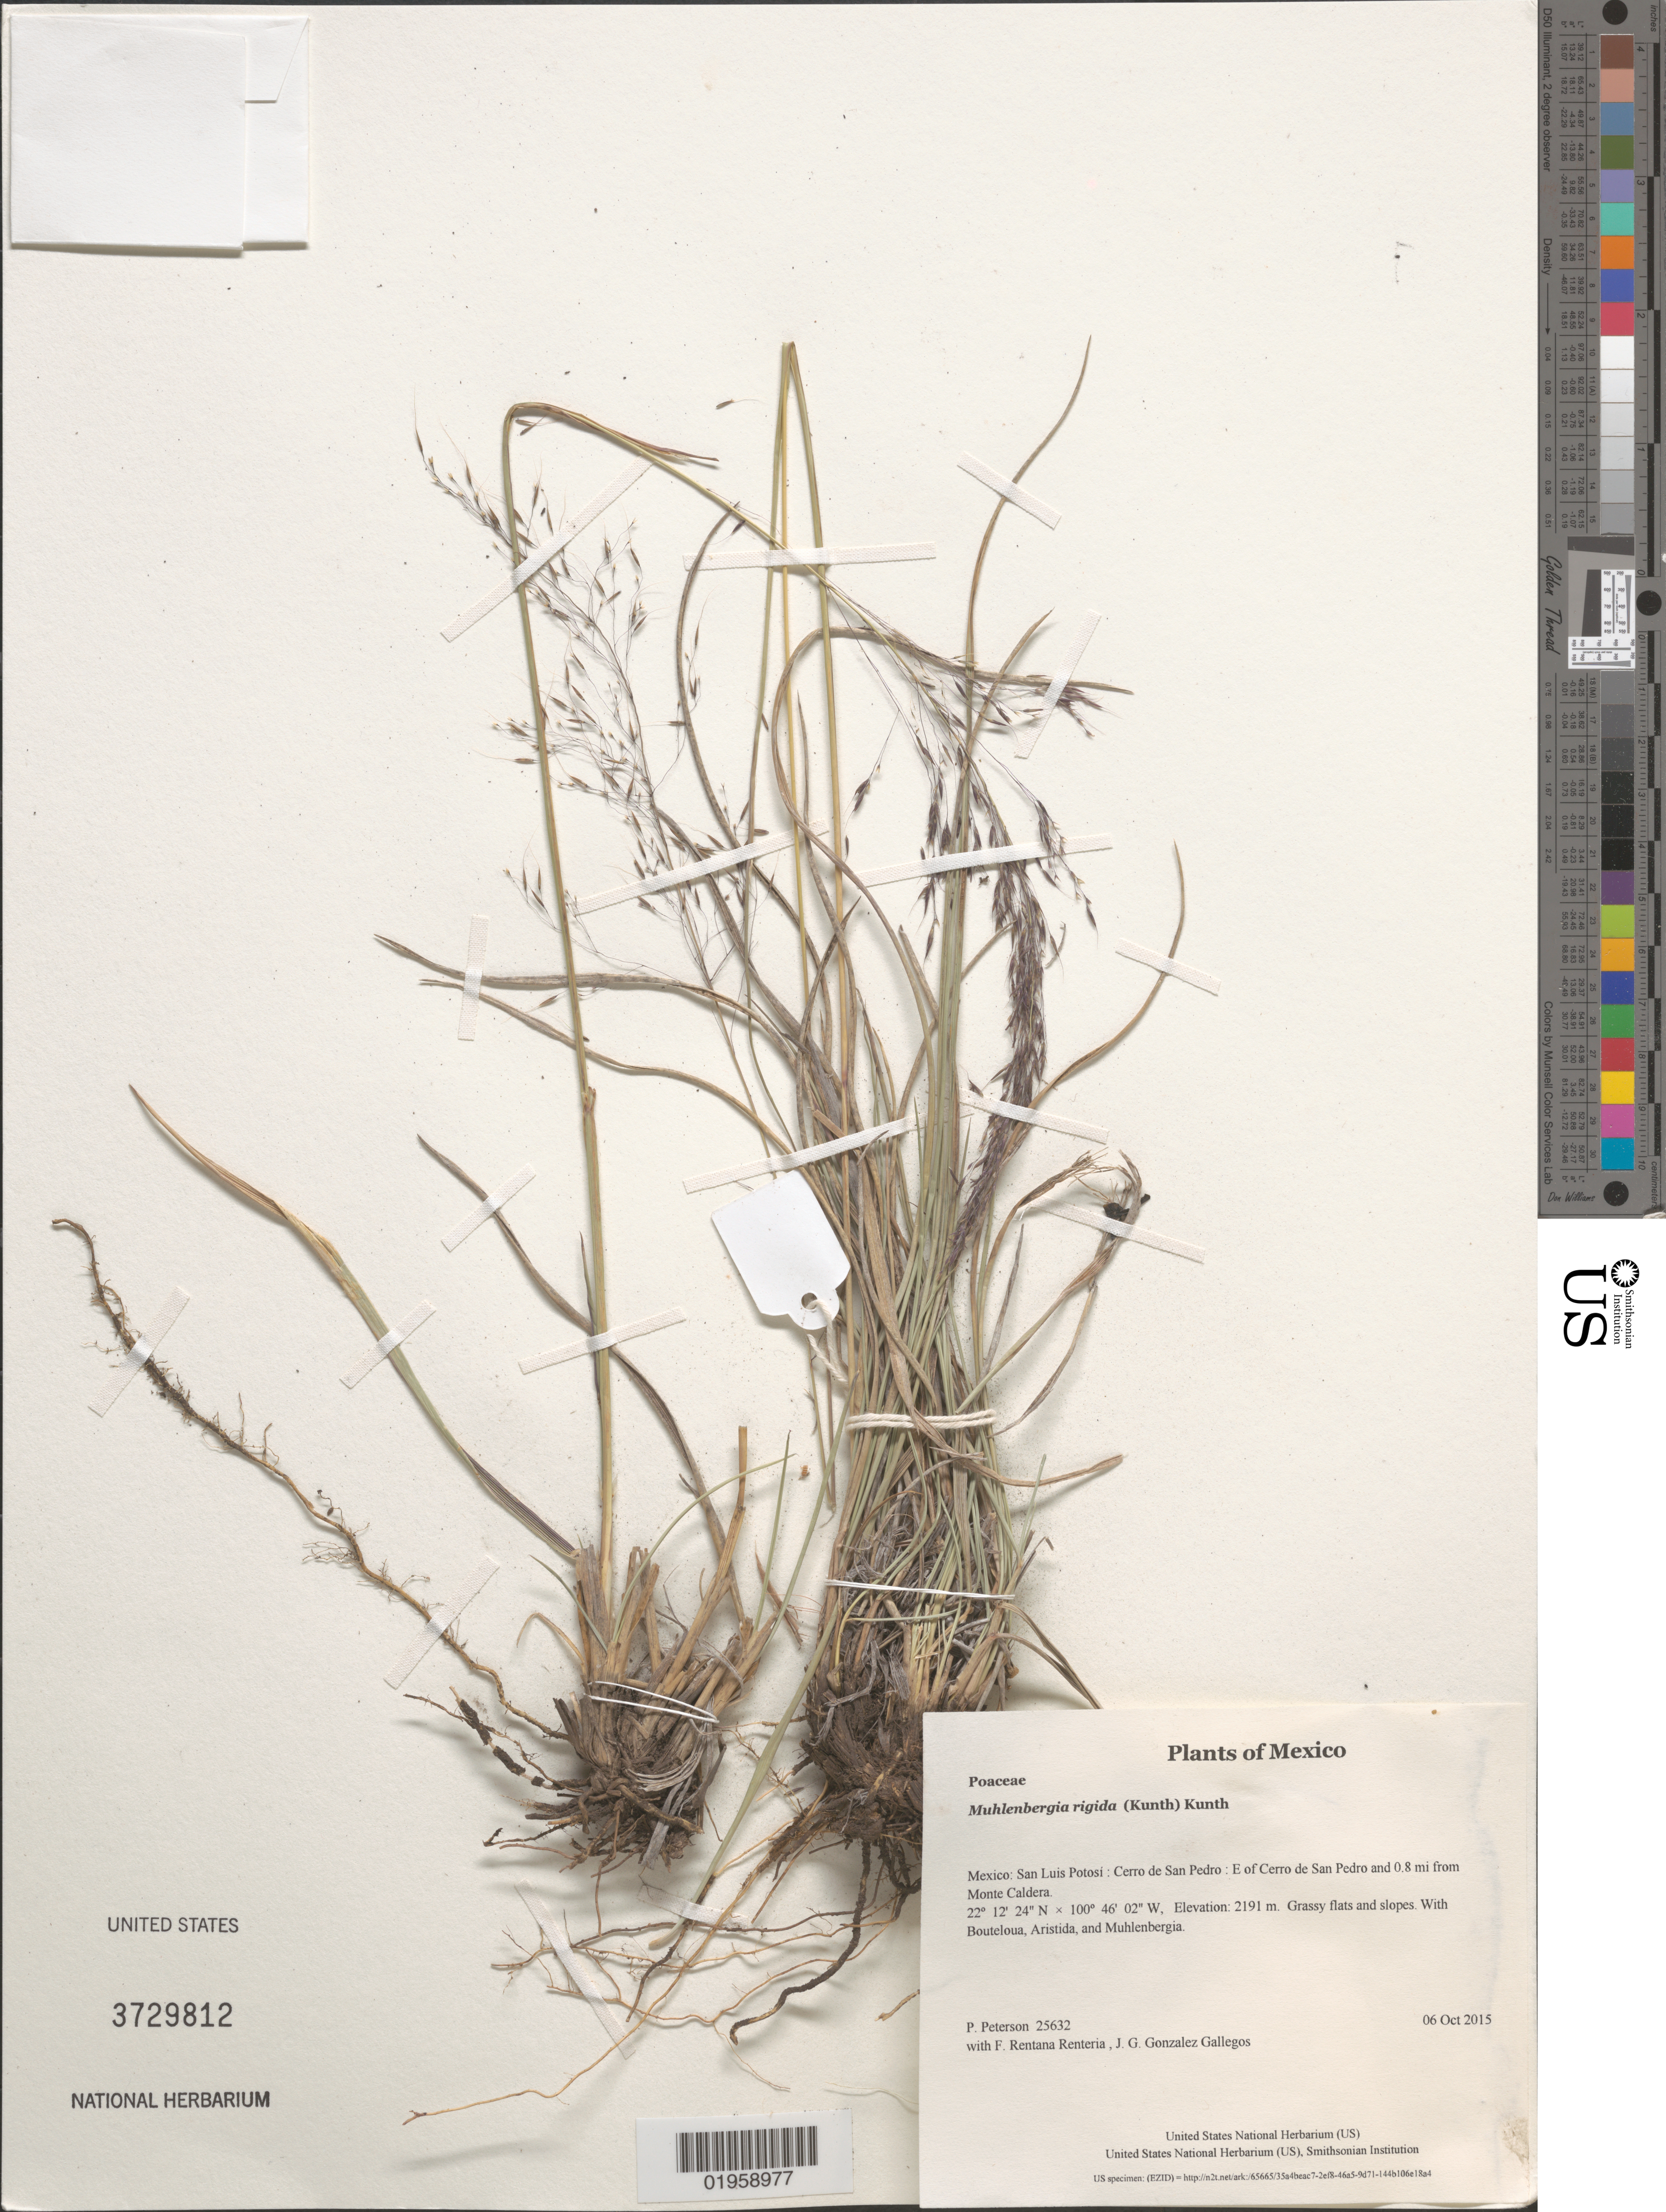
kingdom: Plantae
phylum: Tracheophyta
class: Liliopsida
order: Poales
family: Poaceae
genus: Muhlenbergia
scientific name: Muhlenbergia rigida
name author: (Kunth) Kunth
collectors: P. M. Peterson, F. Rentana Renteria & J. G. Gonzalez Gallegos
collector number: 25632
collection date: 2015-10-06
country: Mexico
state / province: San Luis Potosí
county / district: Cerro de San Pedro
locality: E of Cerro de San Pedro and 0.8 mi from Monte Caldera.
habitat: Grassy flats and slopes.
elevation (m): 2191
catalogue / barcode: US 3729812